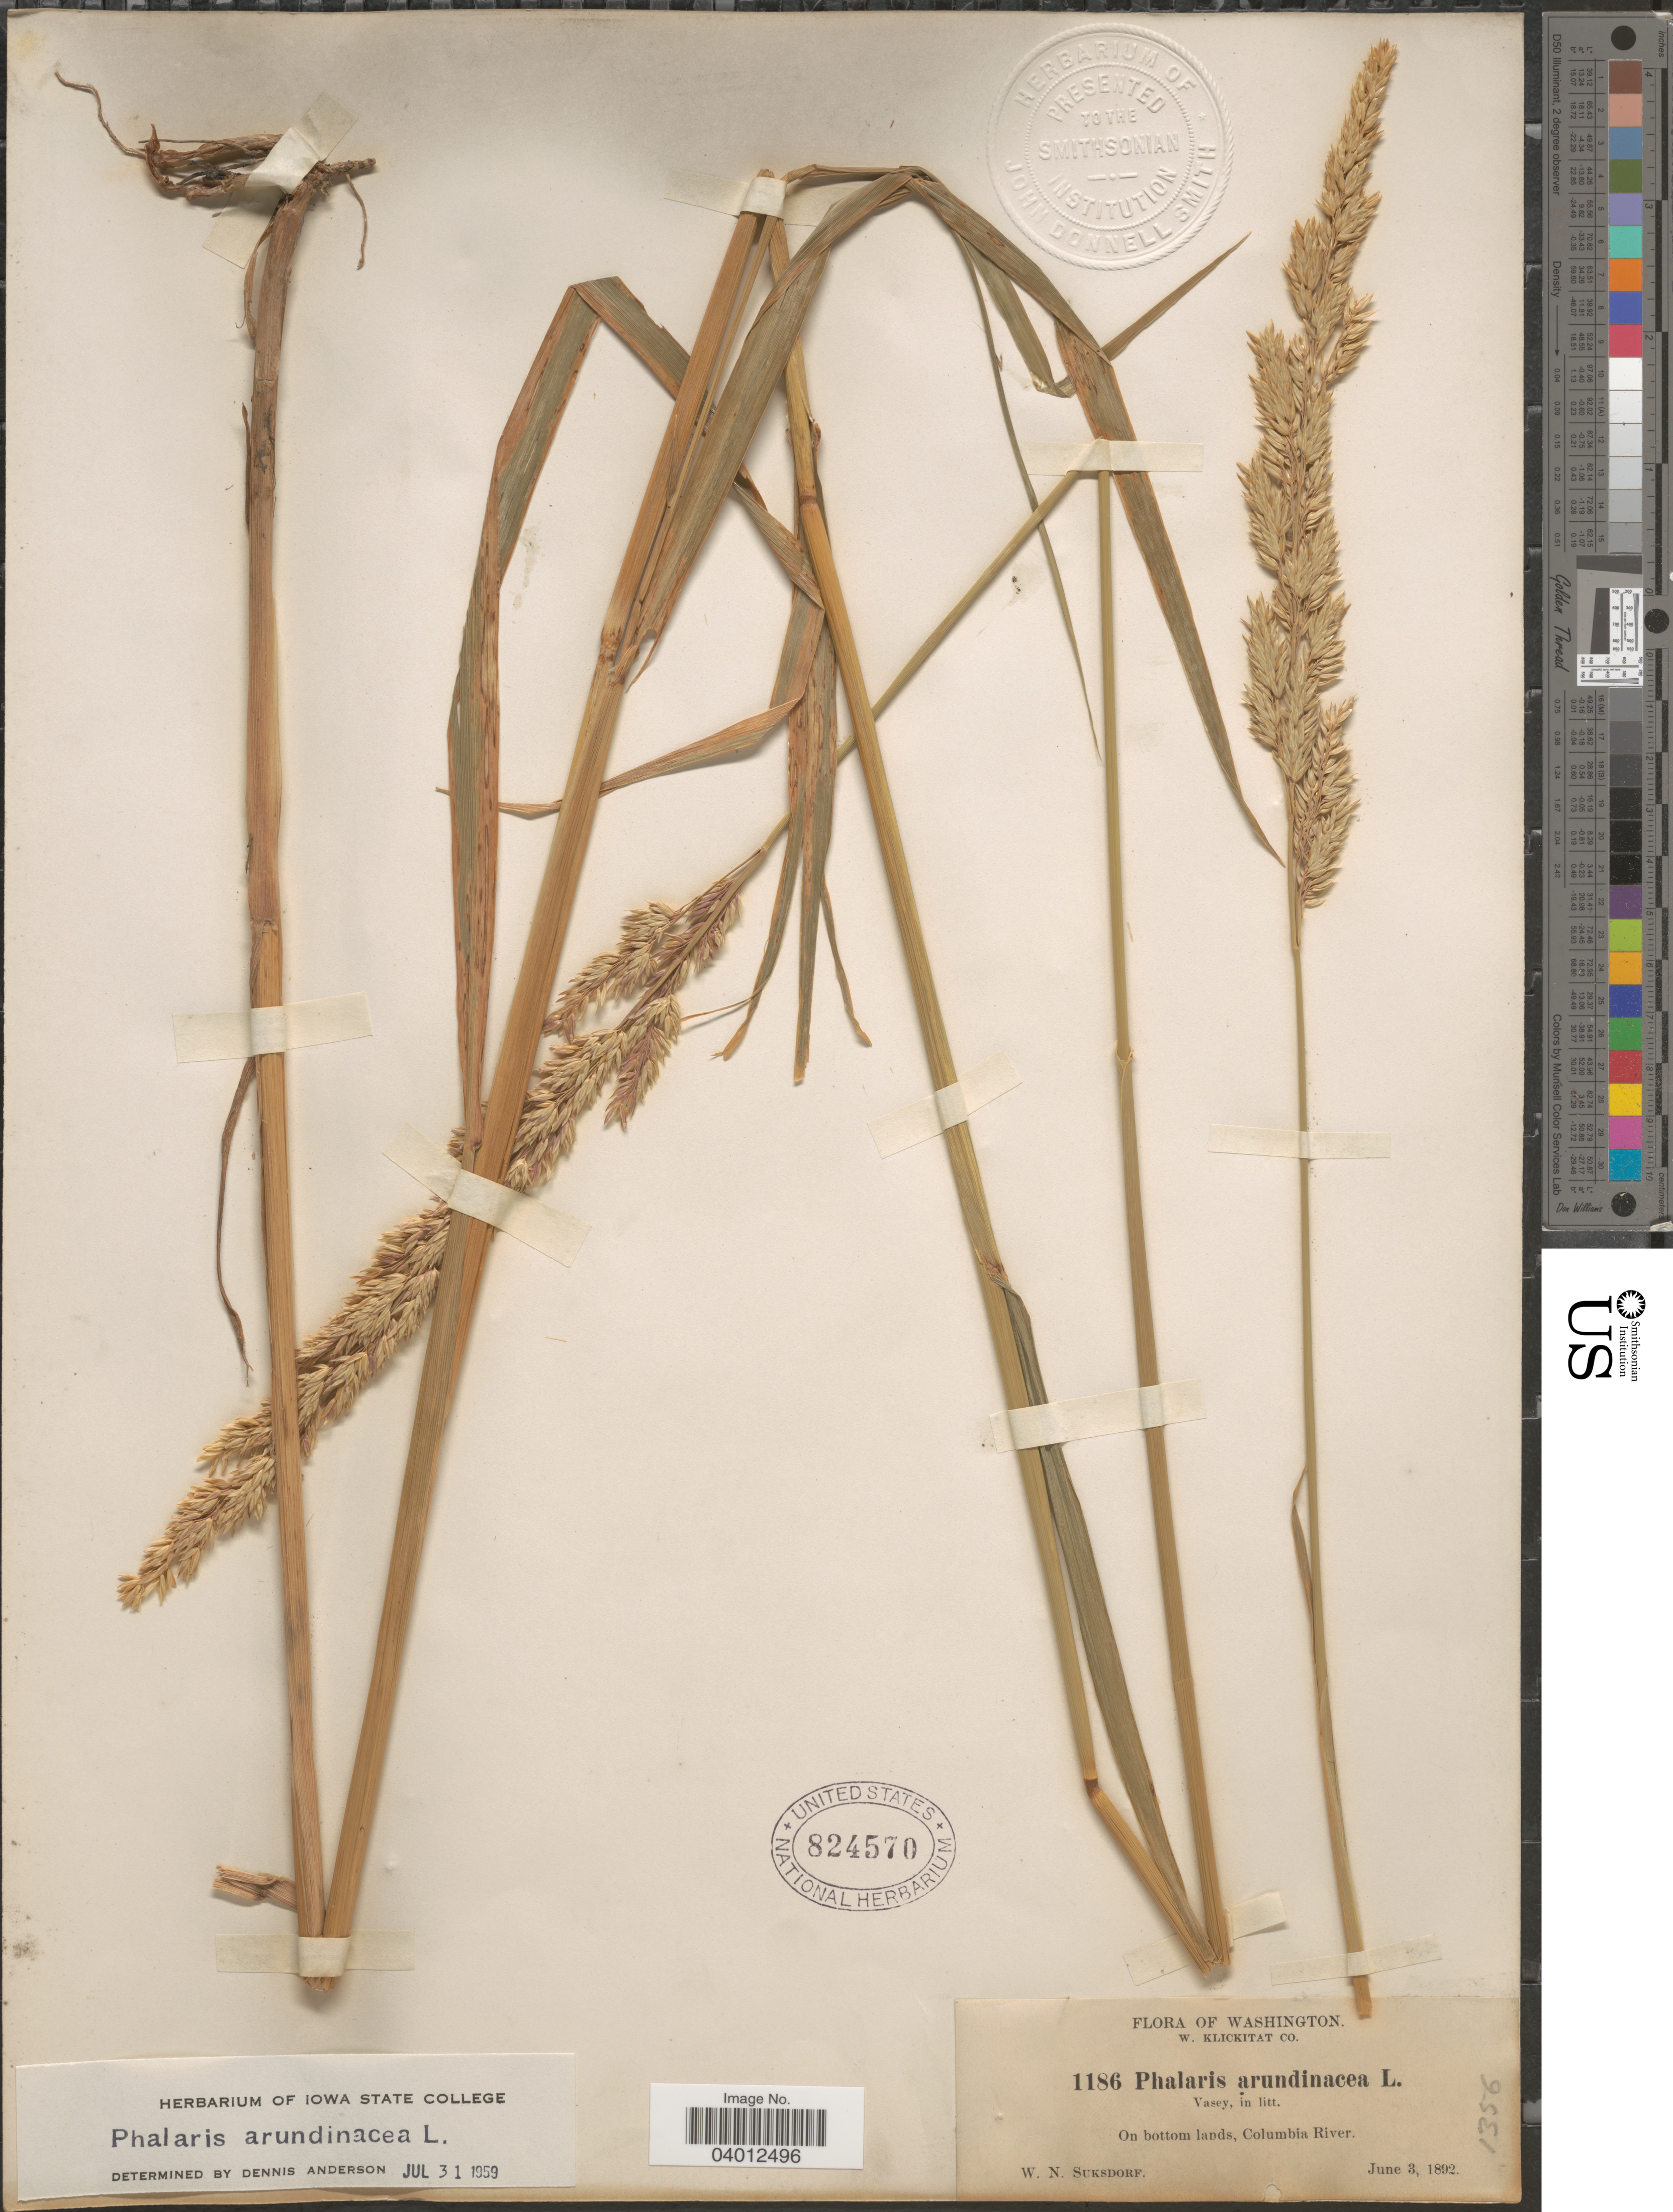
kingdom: Plantae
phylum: Tracheophyta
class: Liliopsida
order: Poales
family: Poaceae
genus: Phalaris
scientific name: Phalaris arundinacea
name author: L.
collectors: W. N. Suksdorf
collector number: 1186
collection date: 1892-06-03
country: United States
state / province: Washington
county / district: Klickitat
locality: W. Klickitat Co. On bottom lands, Columbia River.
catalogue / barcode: US 824570